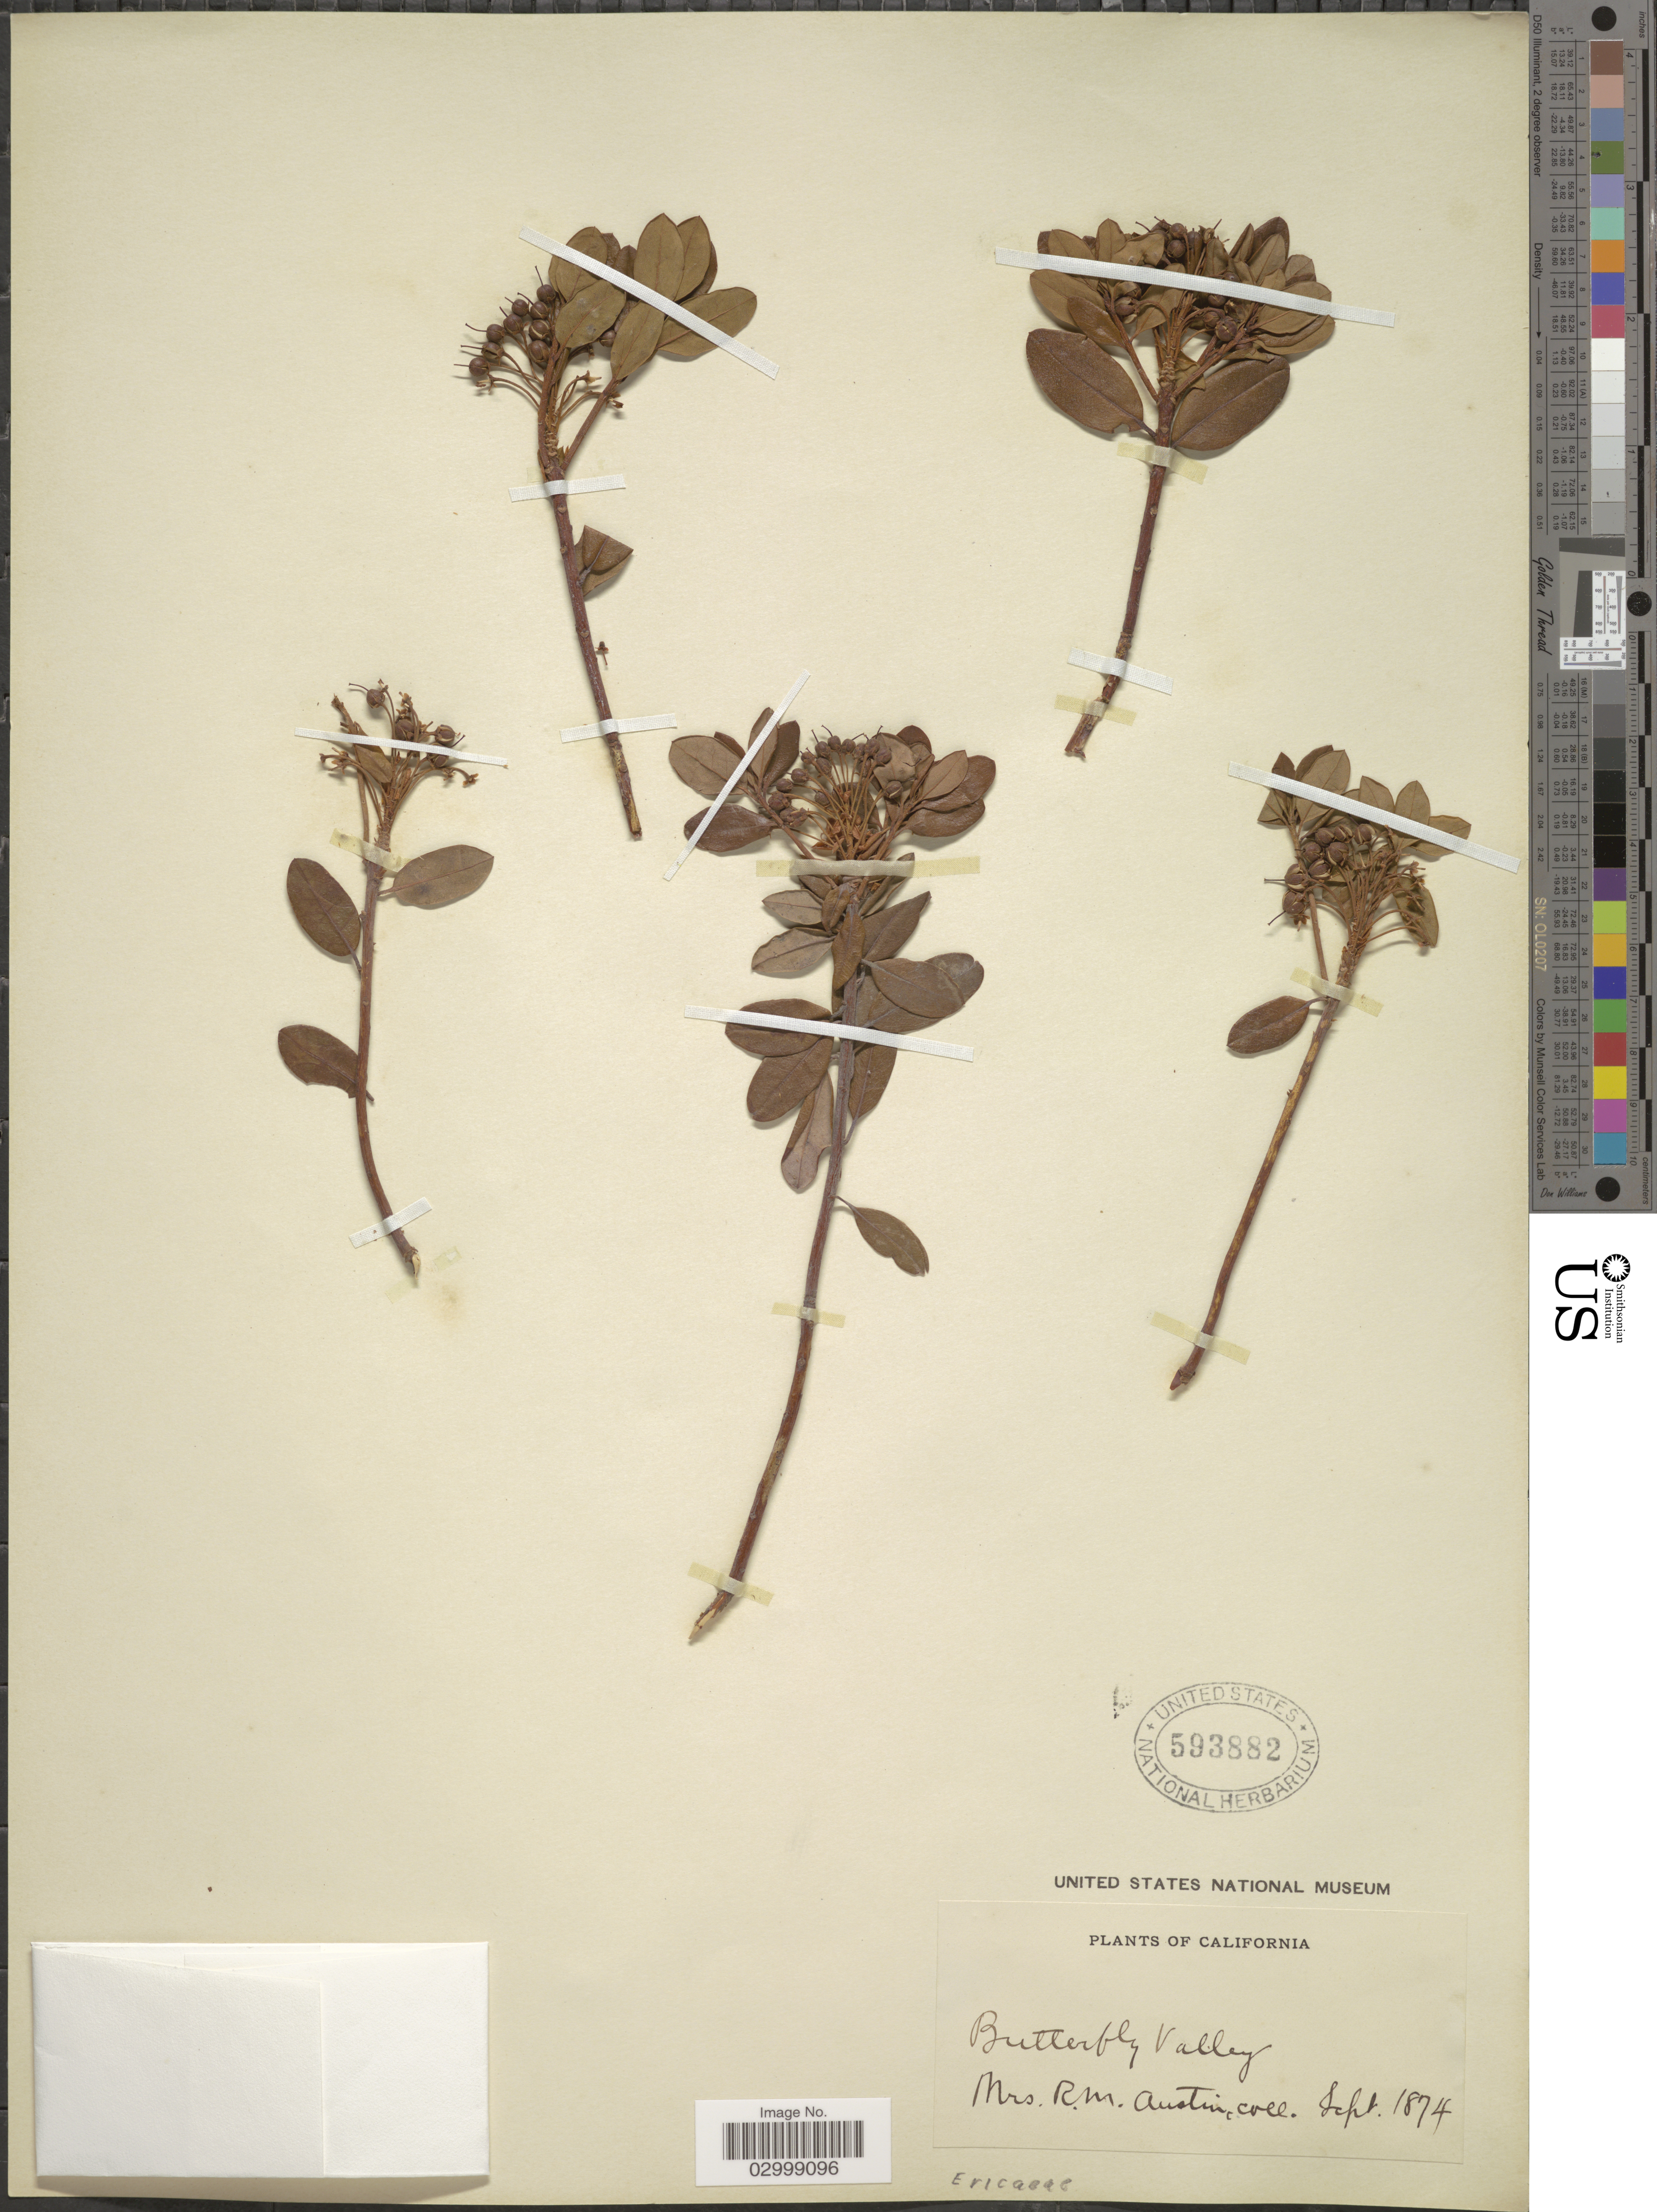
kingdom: Plantae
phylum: Tracheophyta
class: Magnoliopsida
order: Ericales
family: Ericaceae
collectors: R. Austin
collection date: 1874-09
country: United States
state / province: California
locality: Butterfly Valley.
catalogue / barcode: US 593882